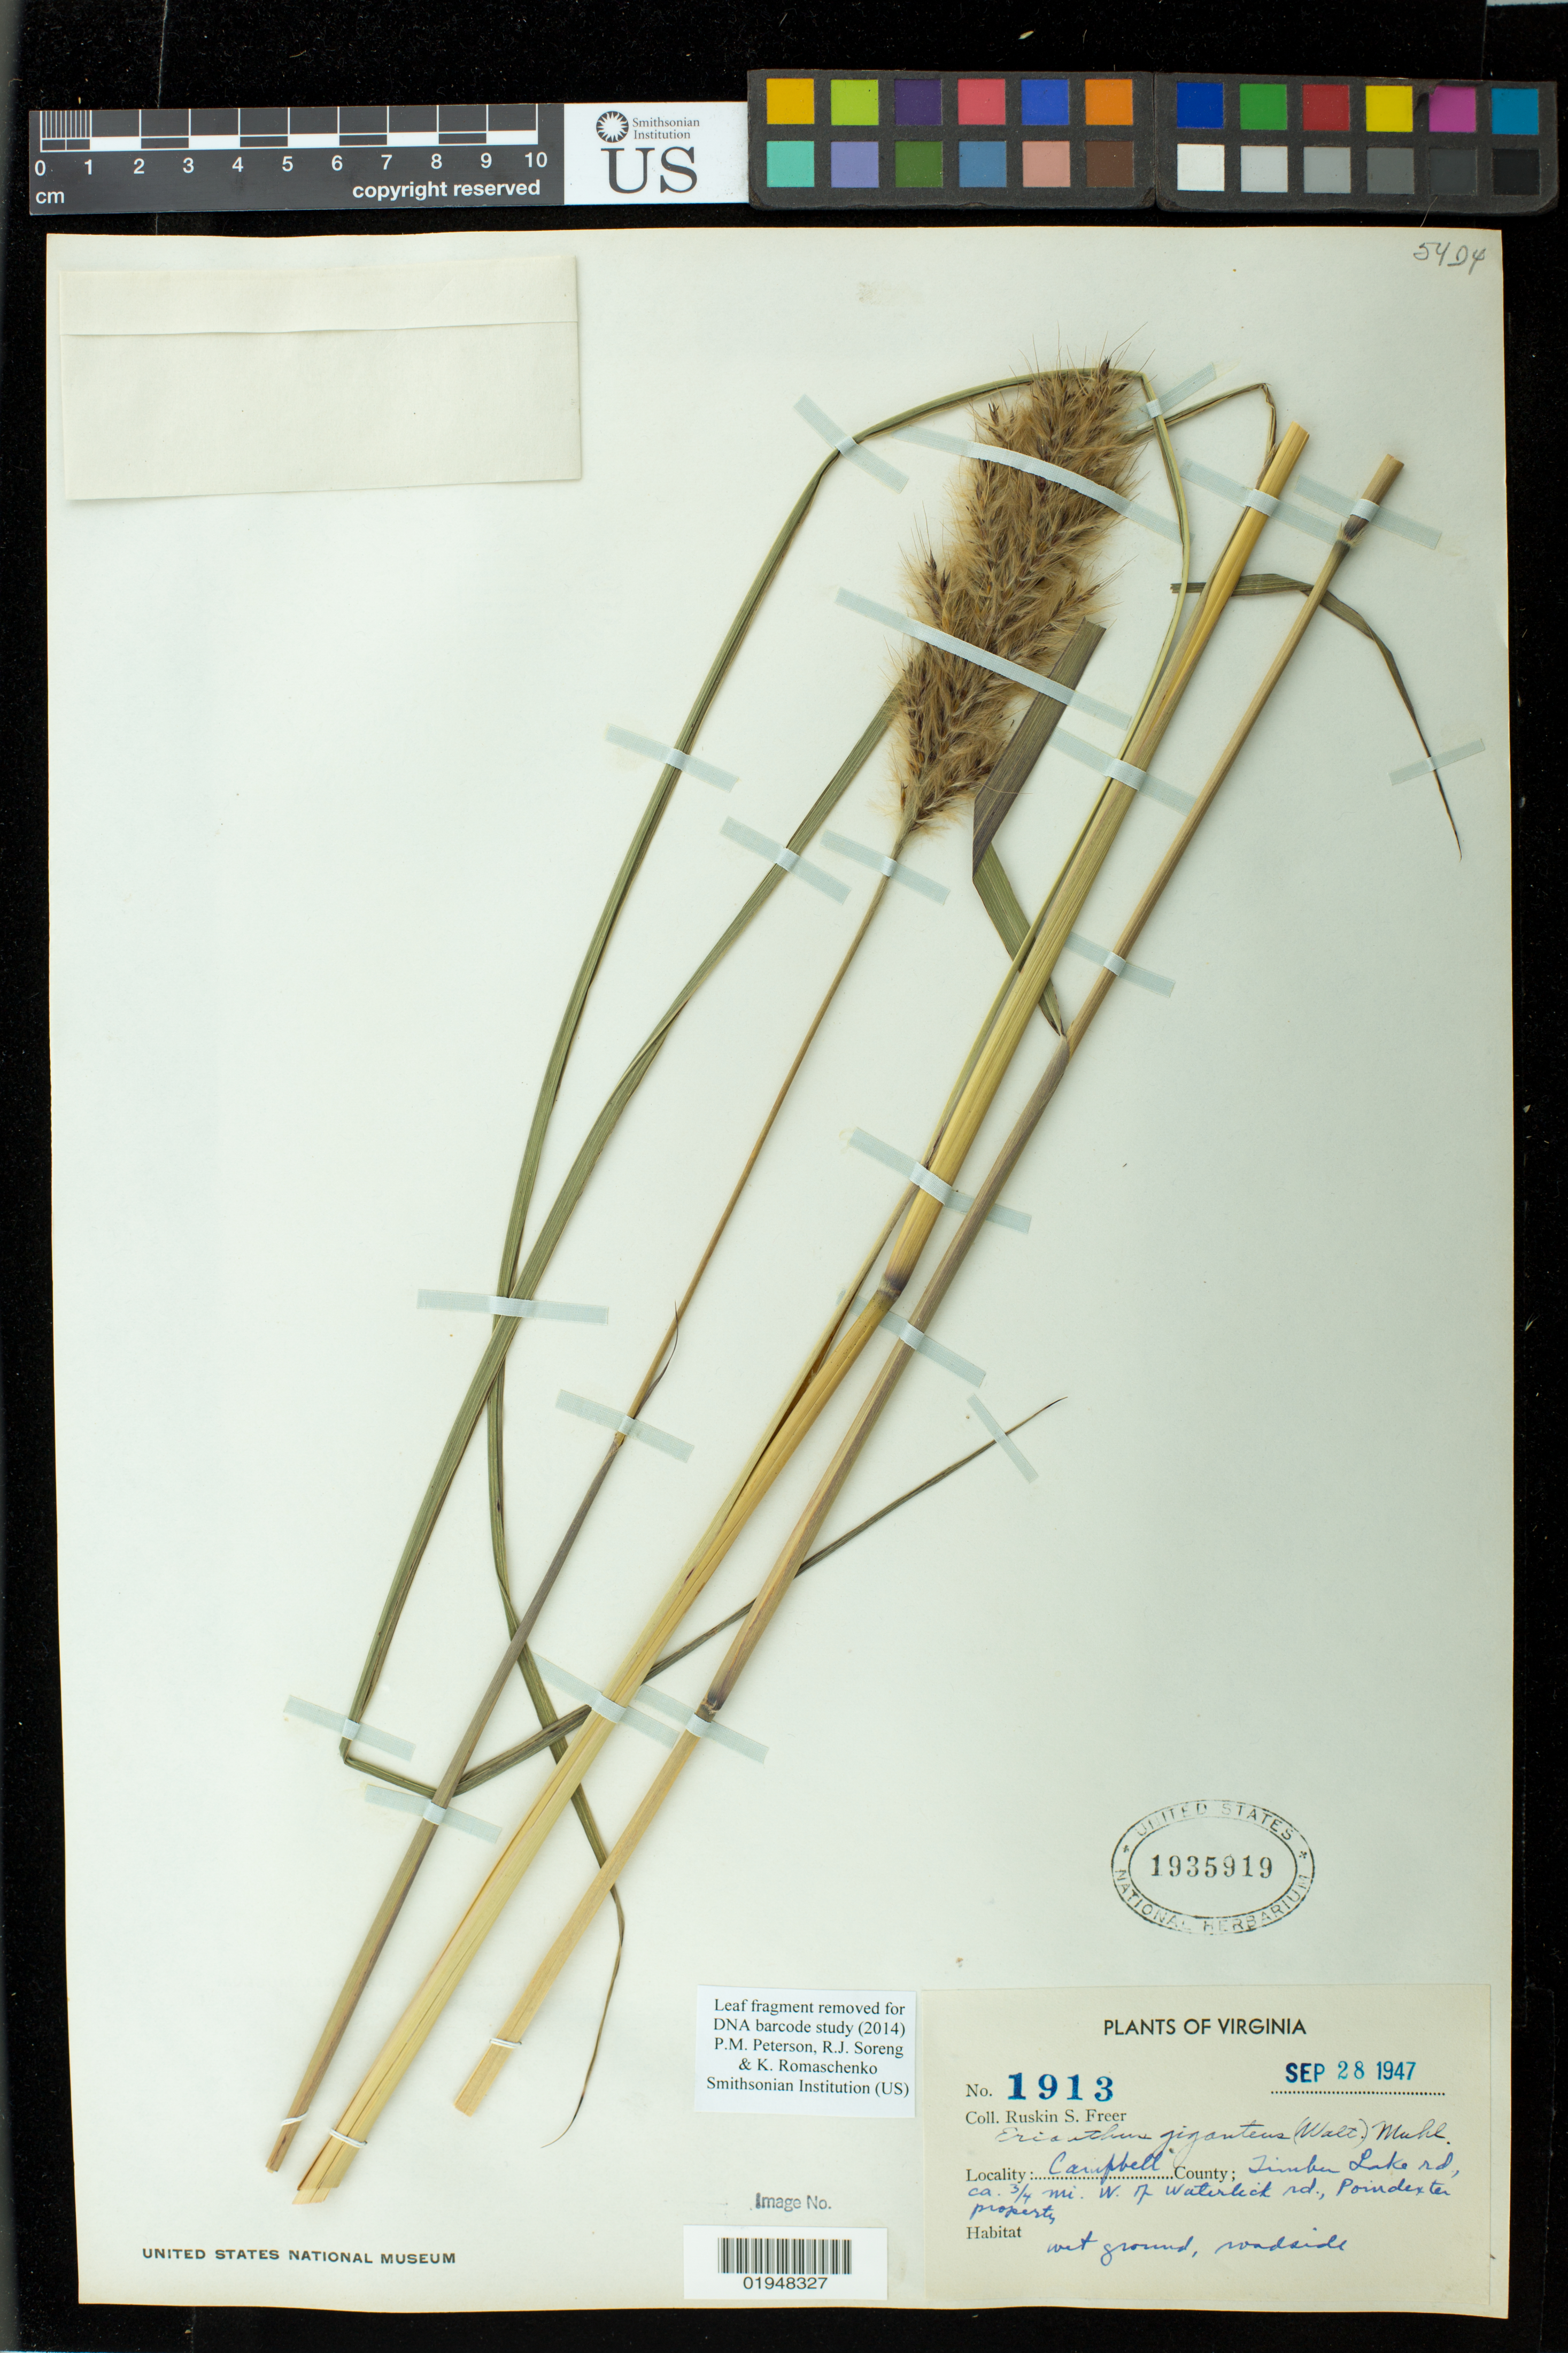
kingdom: Plantae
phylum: Tracheophyta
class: Liliopsida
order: Poales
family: Poaceae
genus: Erianthus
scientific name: Erianthus giganteus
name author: (Walter) P. Beauv.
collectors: R. Freer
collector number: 1913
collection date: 1947-09-28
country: United States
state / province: Virginia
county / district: Campbell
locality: Timber Lake rd, ca. 3/4 mi. W. of Waterlick rd., Poindexter property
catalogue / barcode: US 1935919